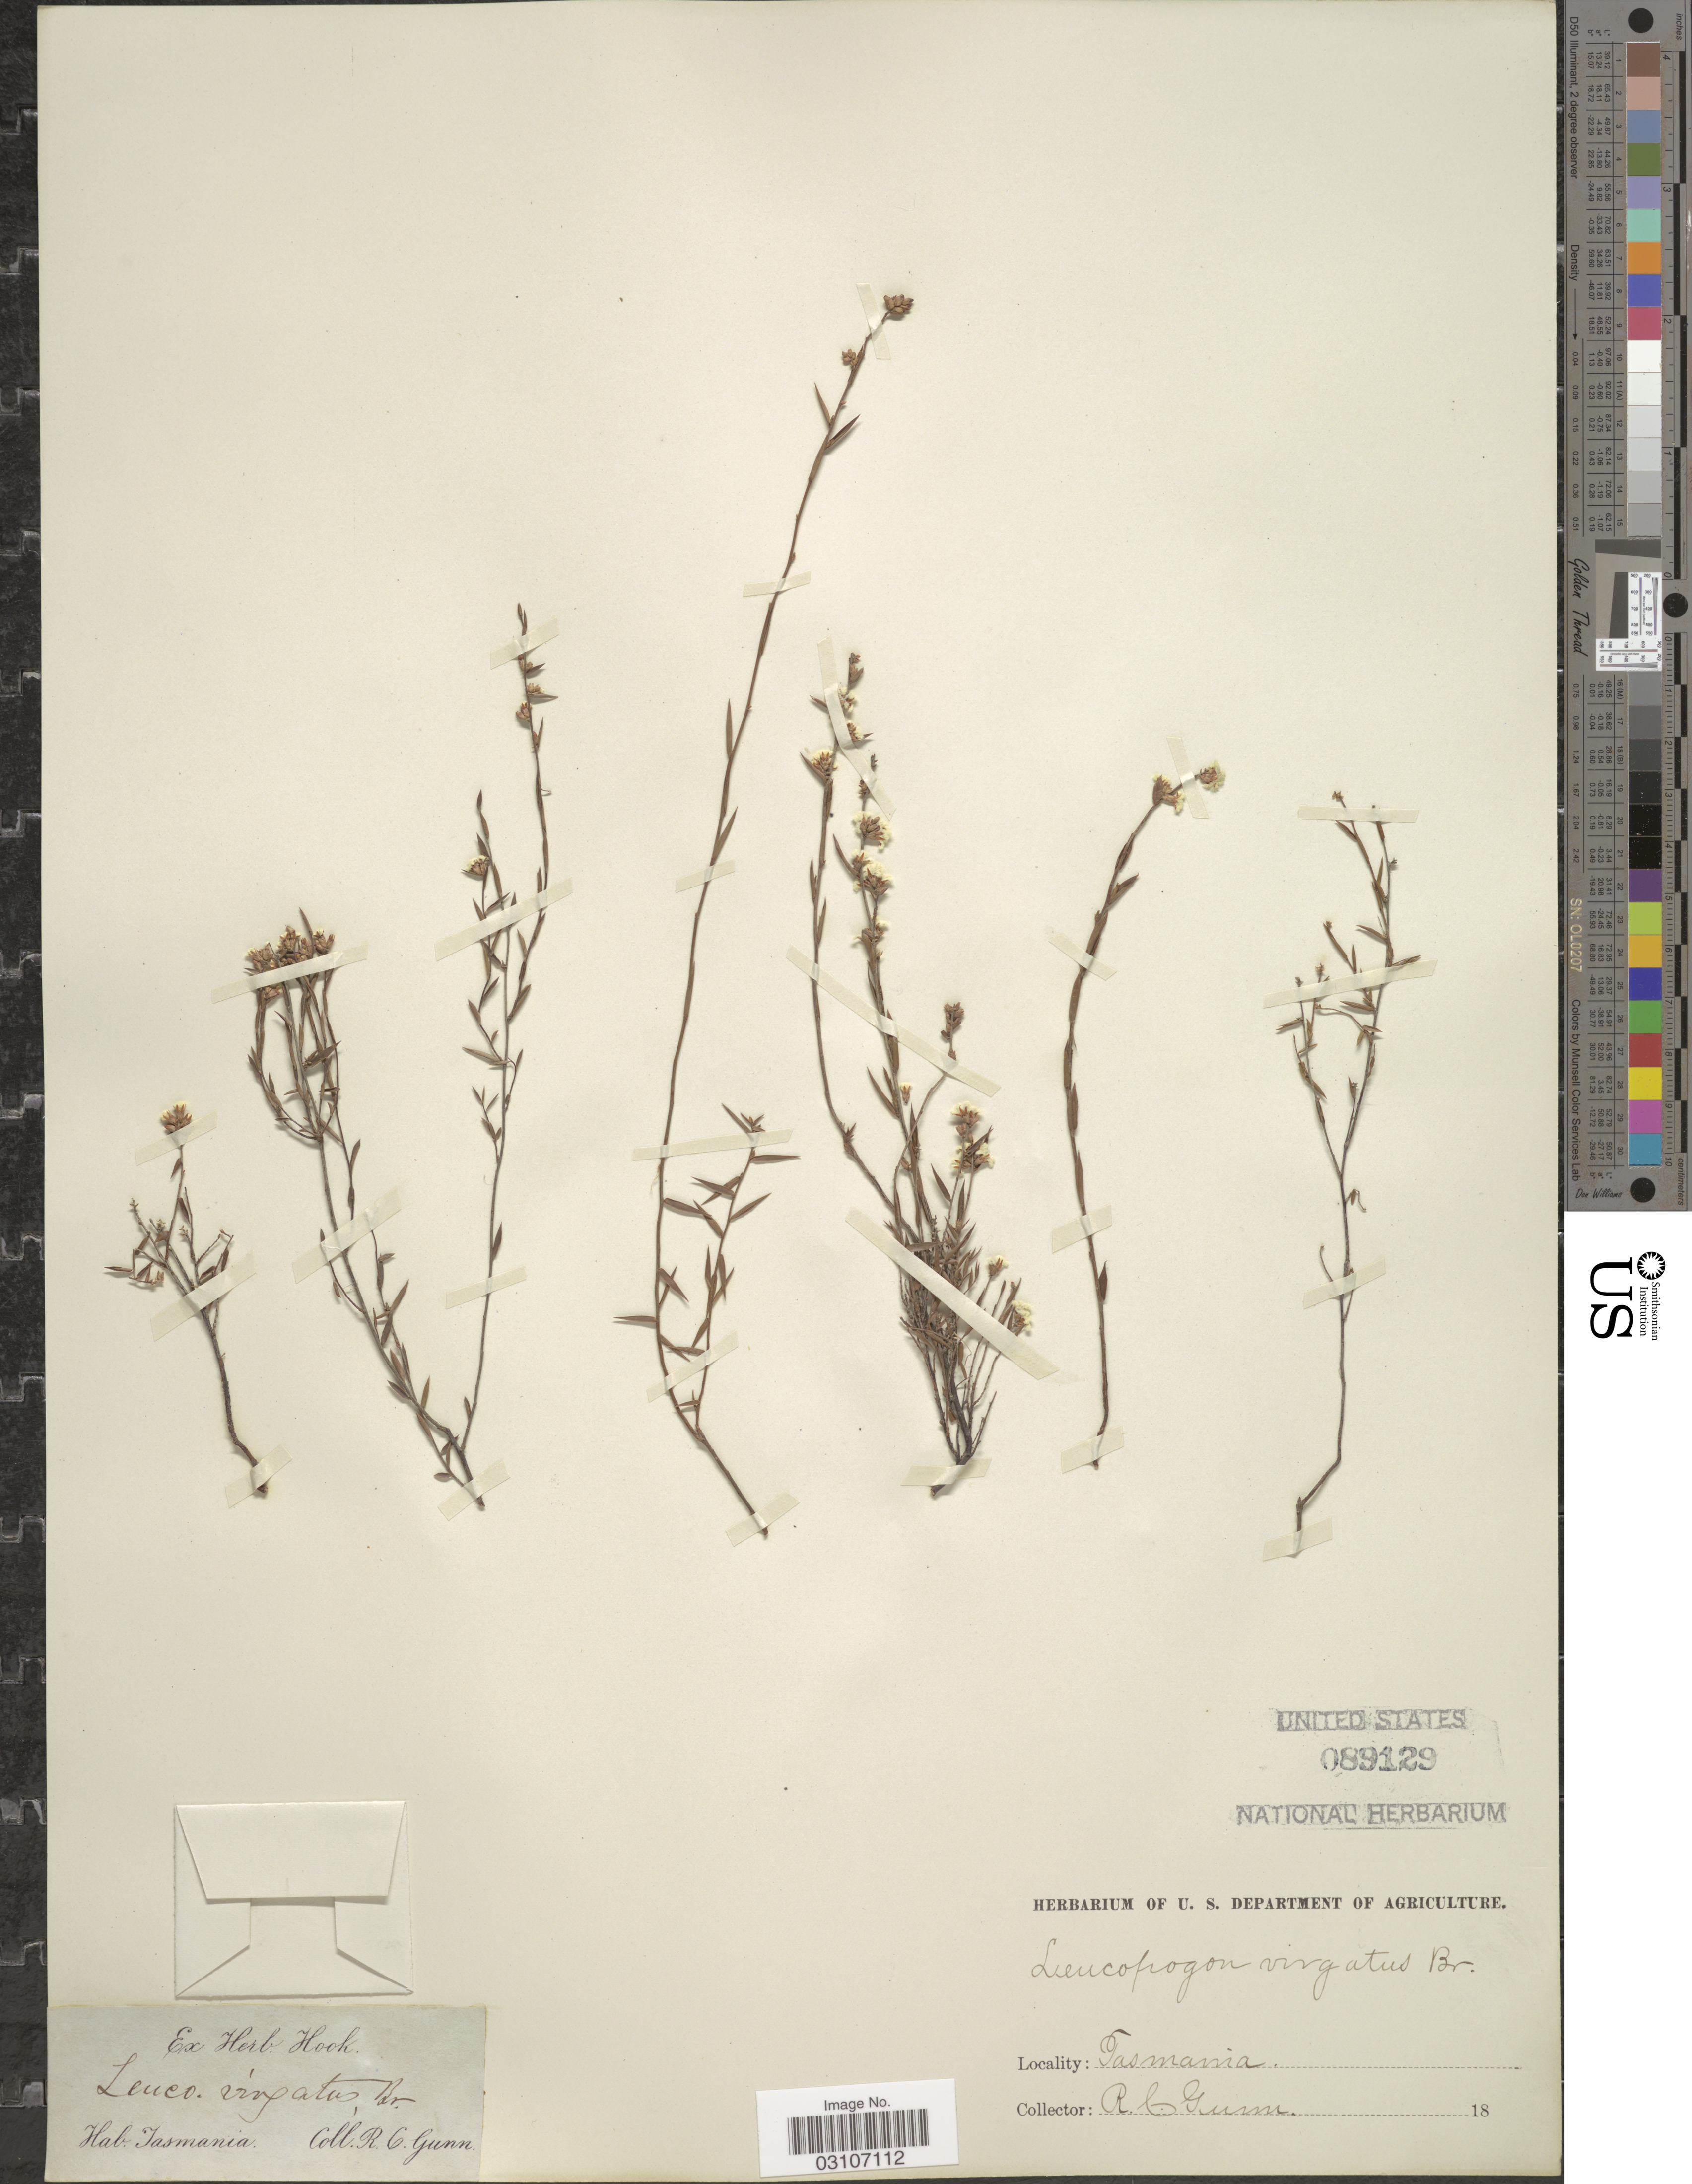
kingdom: Plantae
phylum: Tracheophyta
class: Magnoliopsida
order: Ericales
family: Ericaceae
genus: Leucopogon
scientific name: Leucopogon virgatus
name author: R. Br.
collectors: R. Gunn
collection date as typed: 18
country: Australia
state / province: Tasmania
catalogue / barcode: US 89129